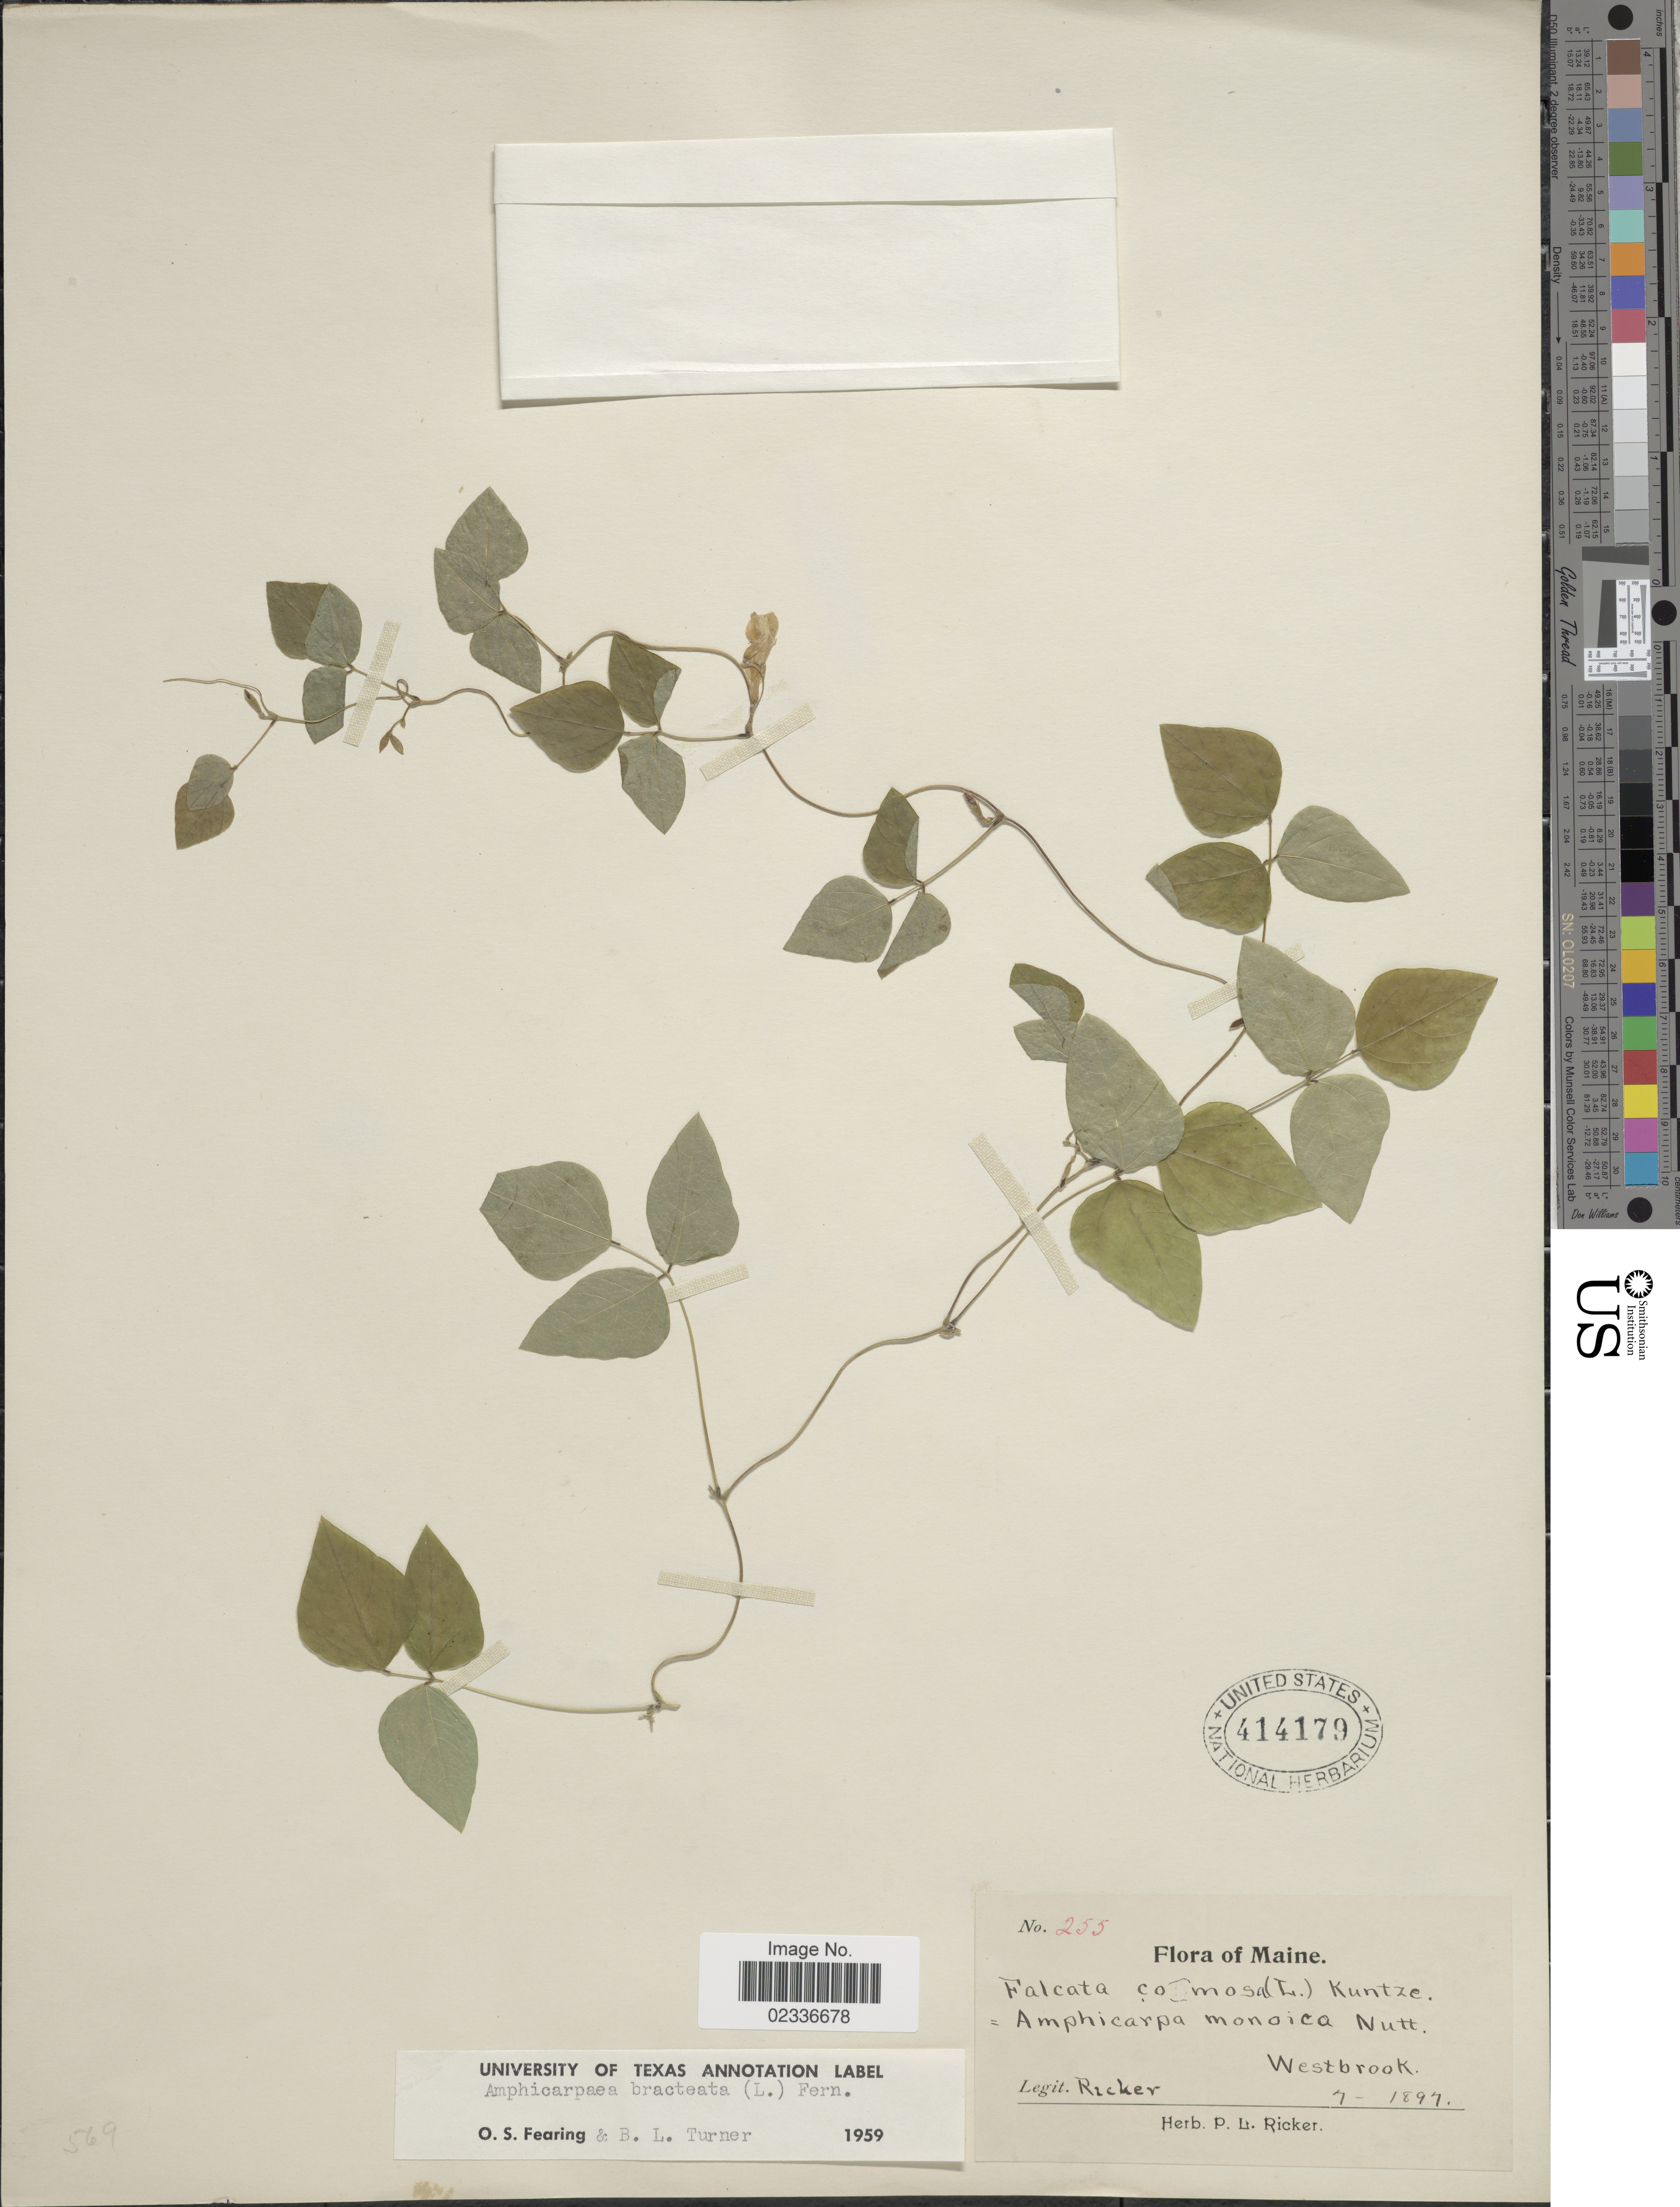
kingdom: Plantae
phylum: Tracheophyta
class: Magnoliopsida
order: Fabales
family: Fabaceae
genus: Amphicarpaea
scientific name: Amphicarpaea bracteata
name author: (L.) Fernald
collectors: P. Ricker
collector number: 255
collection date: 1897-07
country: United States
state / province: Maine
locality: Westbrook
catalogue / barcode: US 414179